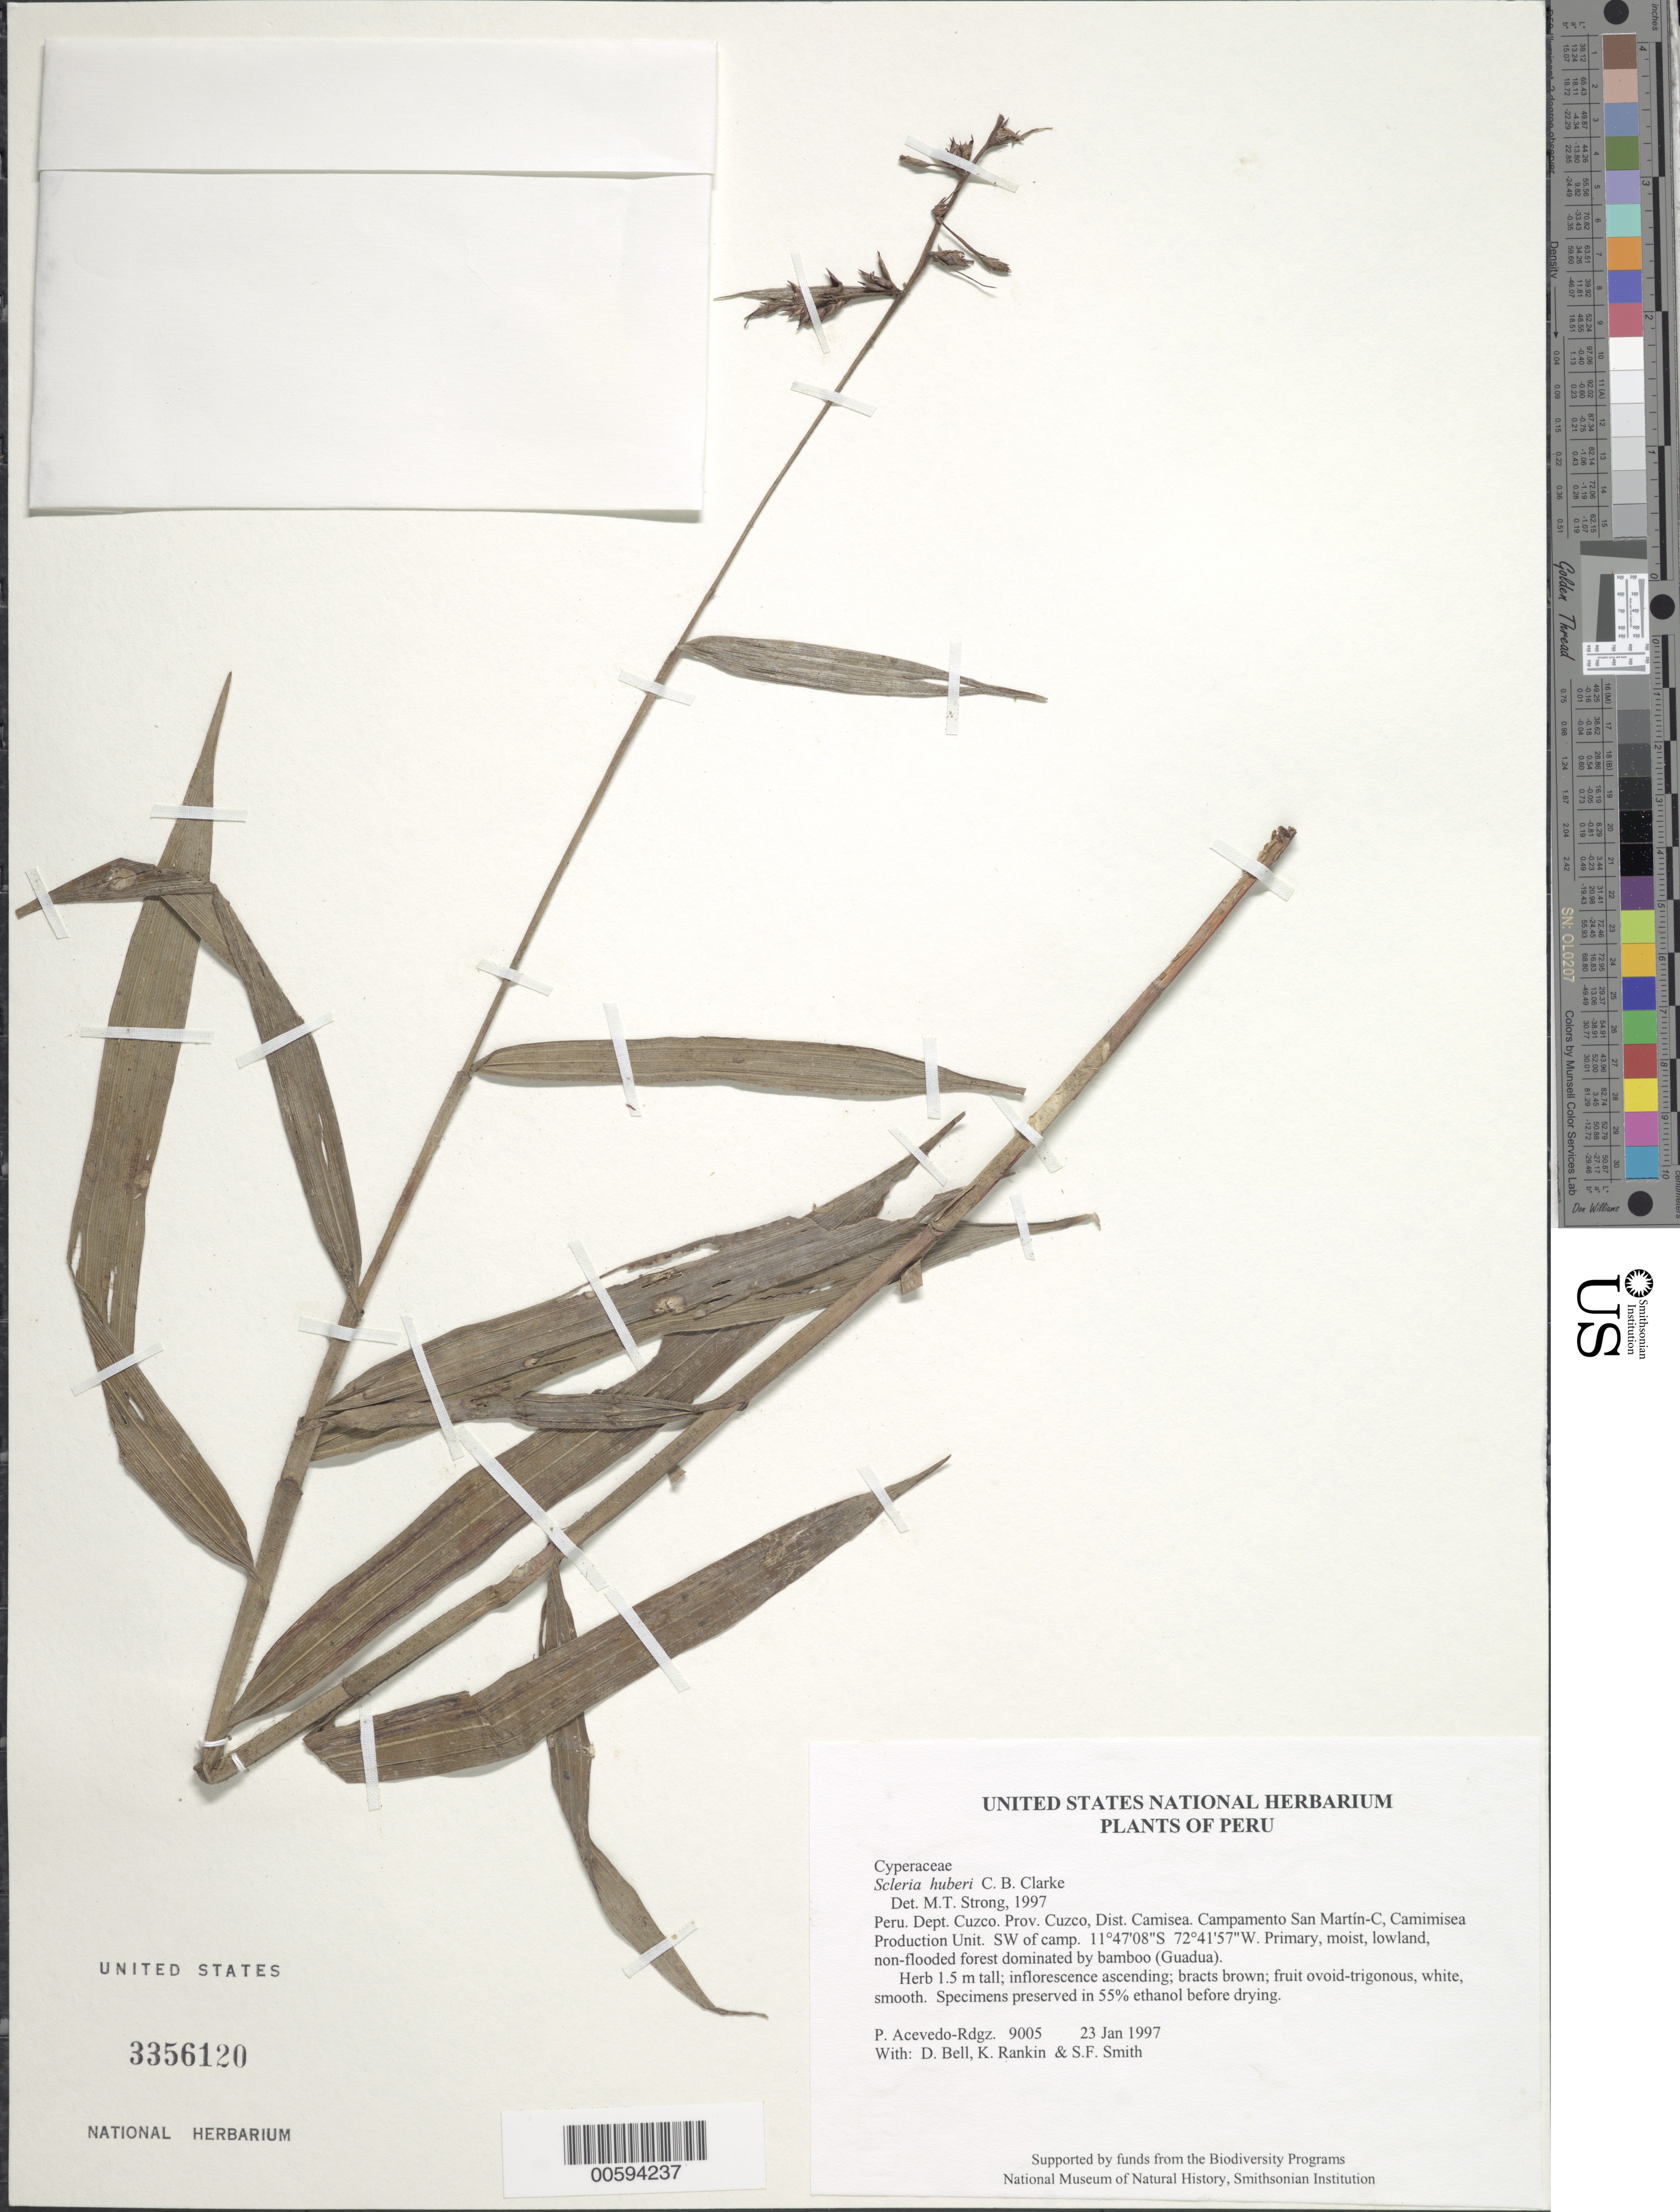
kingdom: Plantae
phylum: Tracheophyta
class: Liliopsida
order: Poales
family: Cyperaceae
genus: Scleria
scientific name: Scleria huberi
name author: C.B. Clarke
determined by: Strong, M. T., (US), Smithsonian Institution - National Museum of Natural History (UNITED STATES)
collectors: P. Acevedo-Rodr., D. A. Bell, K. B. Rankin & S.F. Smith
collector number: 9005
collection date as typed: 23 Jan 1997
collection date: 1997-01-23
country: Peru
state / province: Cusco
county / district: Cusco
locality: Districto Camisea, Campamento San Martín-C, Camimisea Production Unit. SW of camp.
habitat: Primary, moist, lowland, non-flooded forest dominated by bamboo (Guadua).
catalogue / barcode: US 3356120